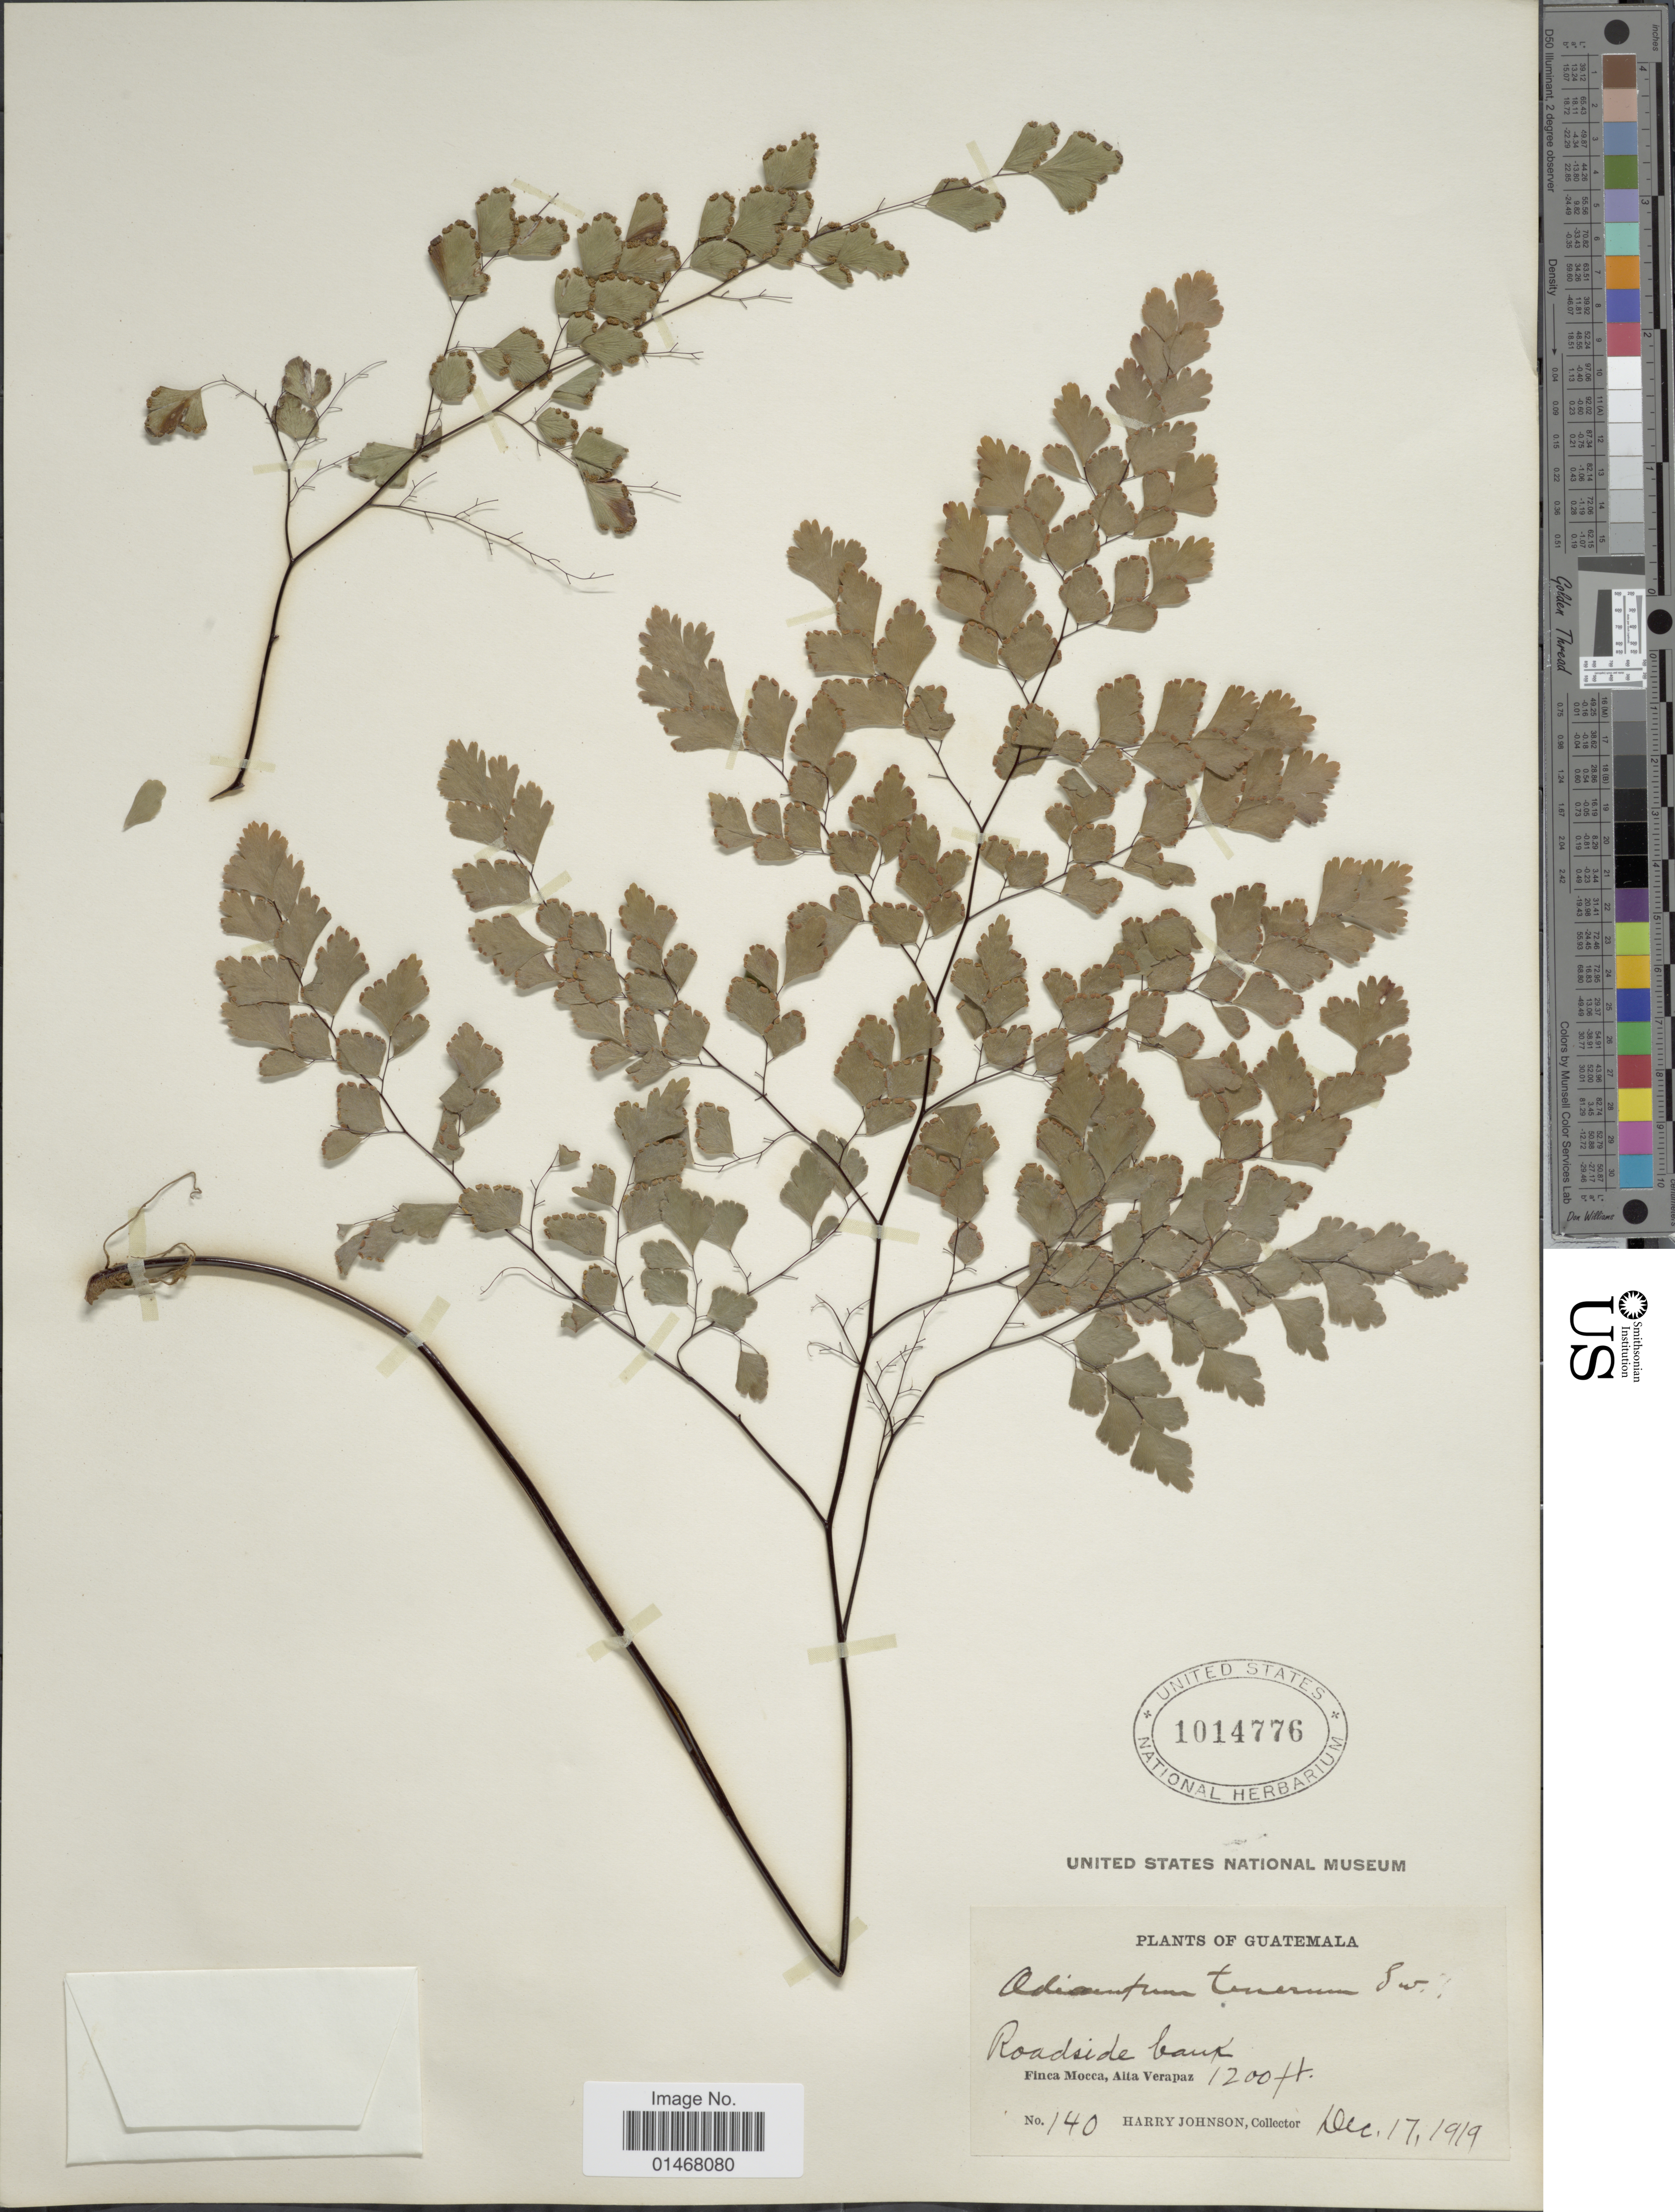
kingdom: Plantae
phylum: Tracheophyta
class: Polypodiopsida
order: Polypodiales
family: Pteridaceae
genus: Adiantum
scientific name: Adiantum tenerum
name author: Sw.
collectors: H. Johnson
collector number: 140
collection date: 1919-12-17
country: Guatemala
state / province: Alta Verapaz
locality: Roadside bank, Finca Mocca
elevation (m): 366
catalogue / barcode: US 1014776